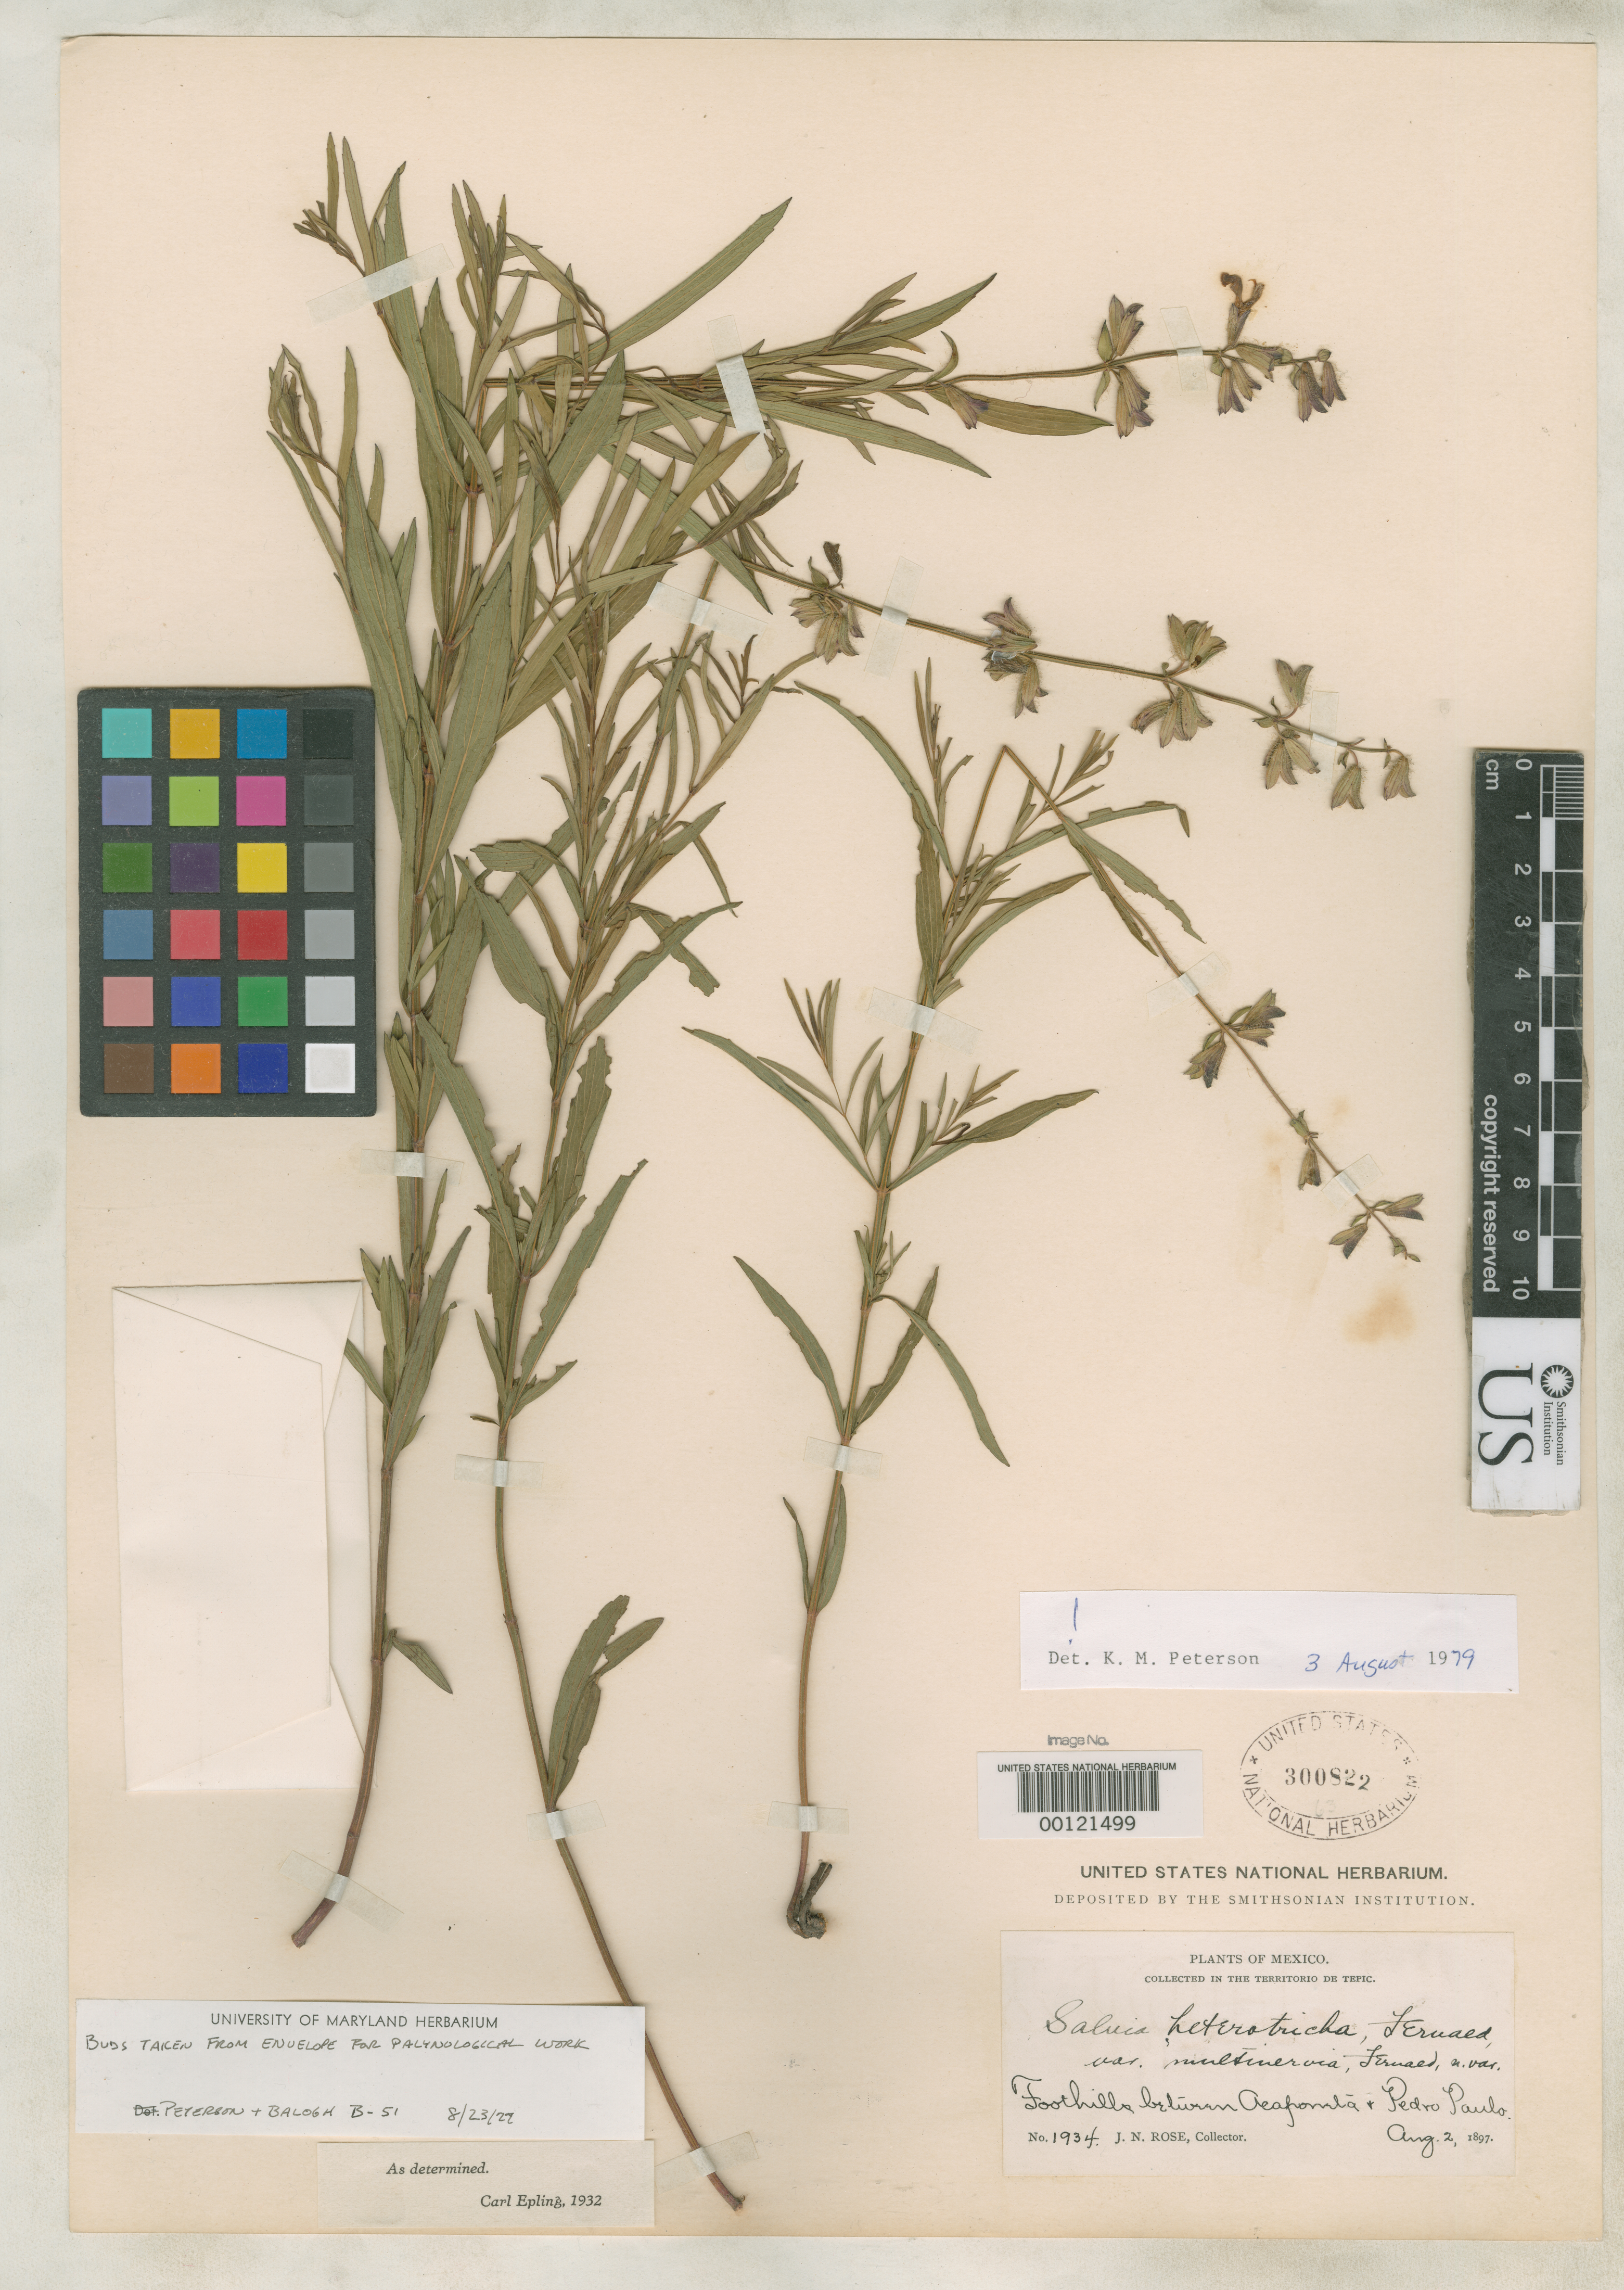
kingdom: Plantae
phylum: Tracheophyta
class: Magnoliopsida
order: Lamiales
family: Lamiaceae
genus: Salvia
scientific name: Salvia heterotricha var. multinervia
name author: Fernald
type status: Isotype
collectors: J. N. Rose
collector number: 1934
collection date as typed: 02 Aug 1897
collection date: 1897-08-02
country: Mexico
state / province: Nayarit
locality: Tepic, foothills between Acaponeta & Pedro Paulo.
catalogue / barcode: US 300822